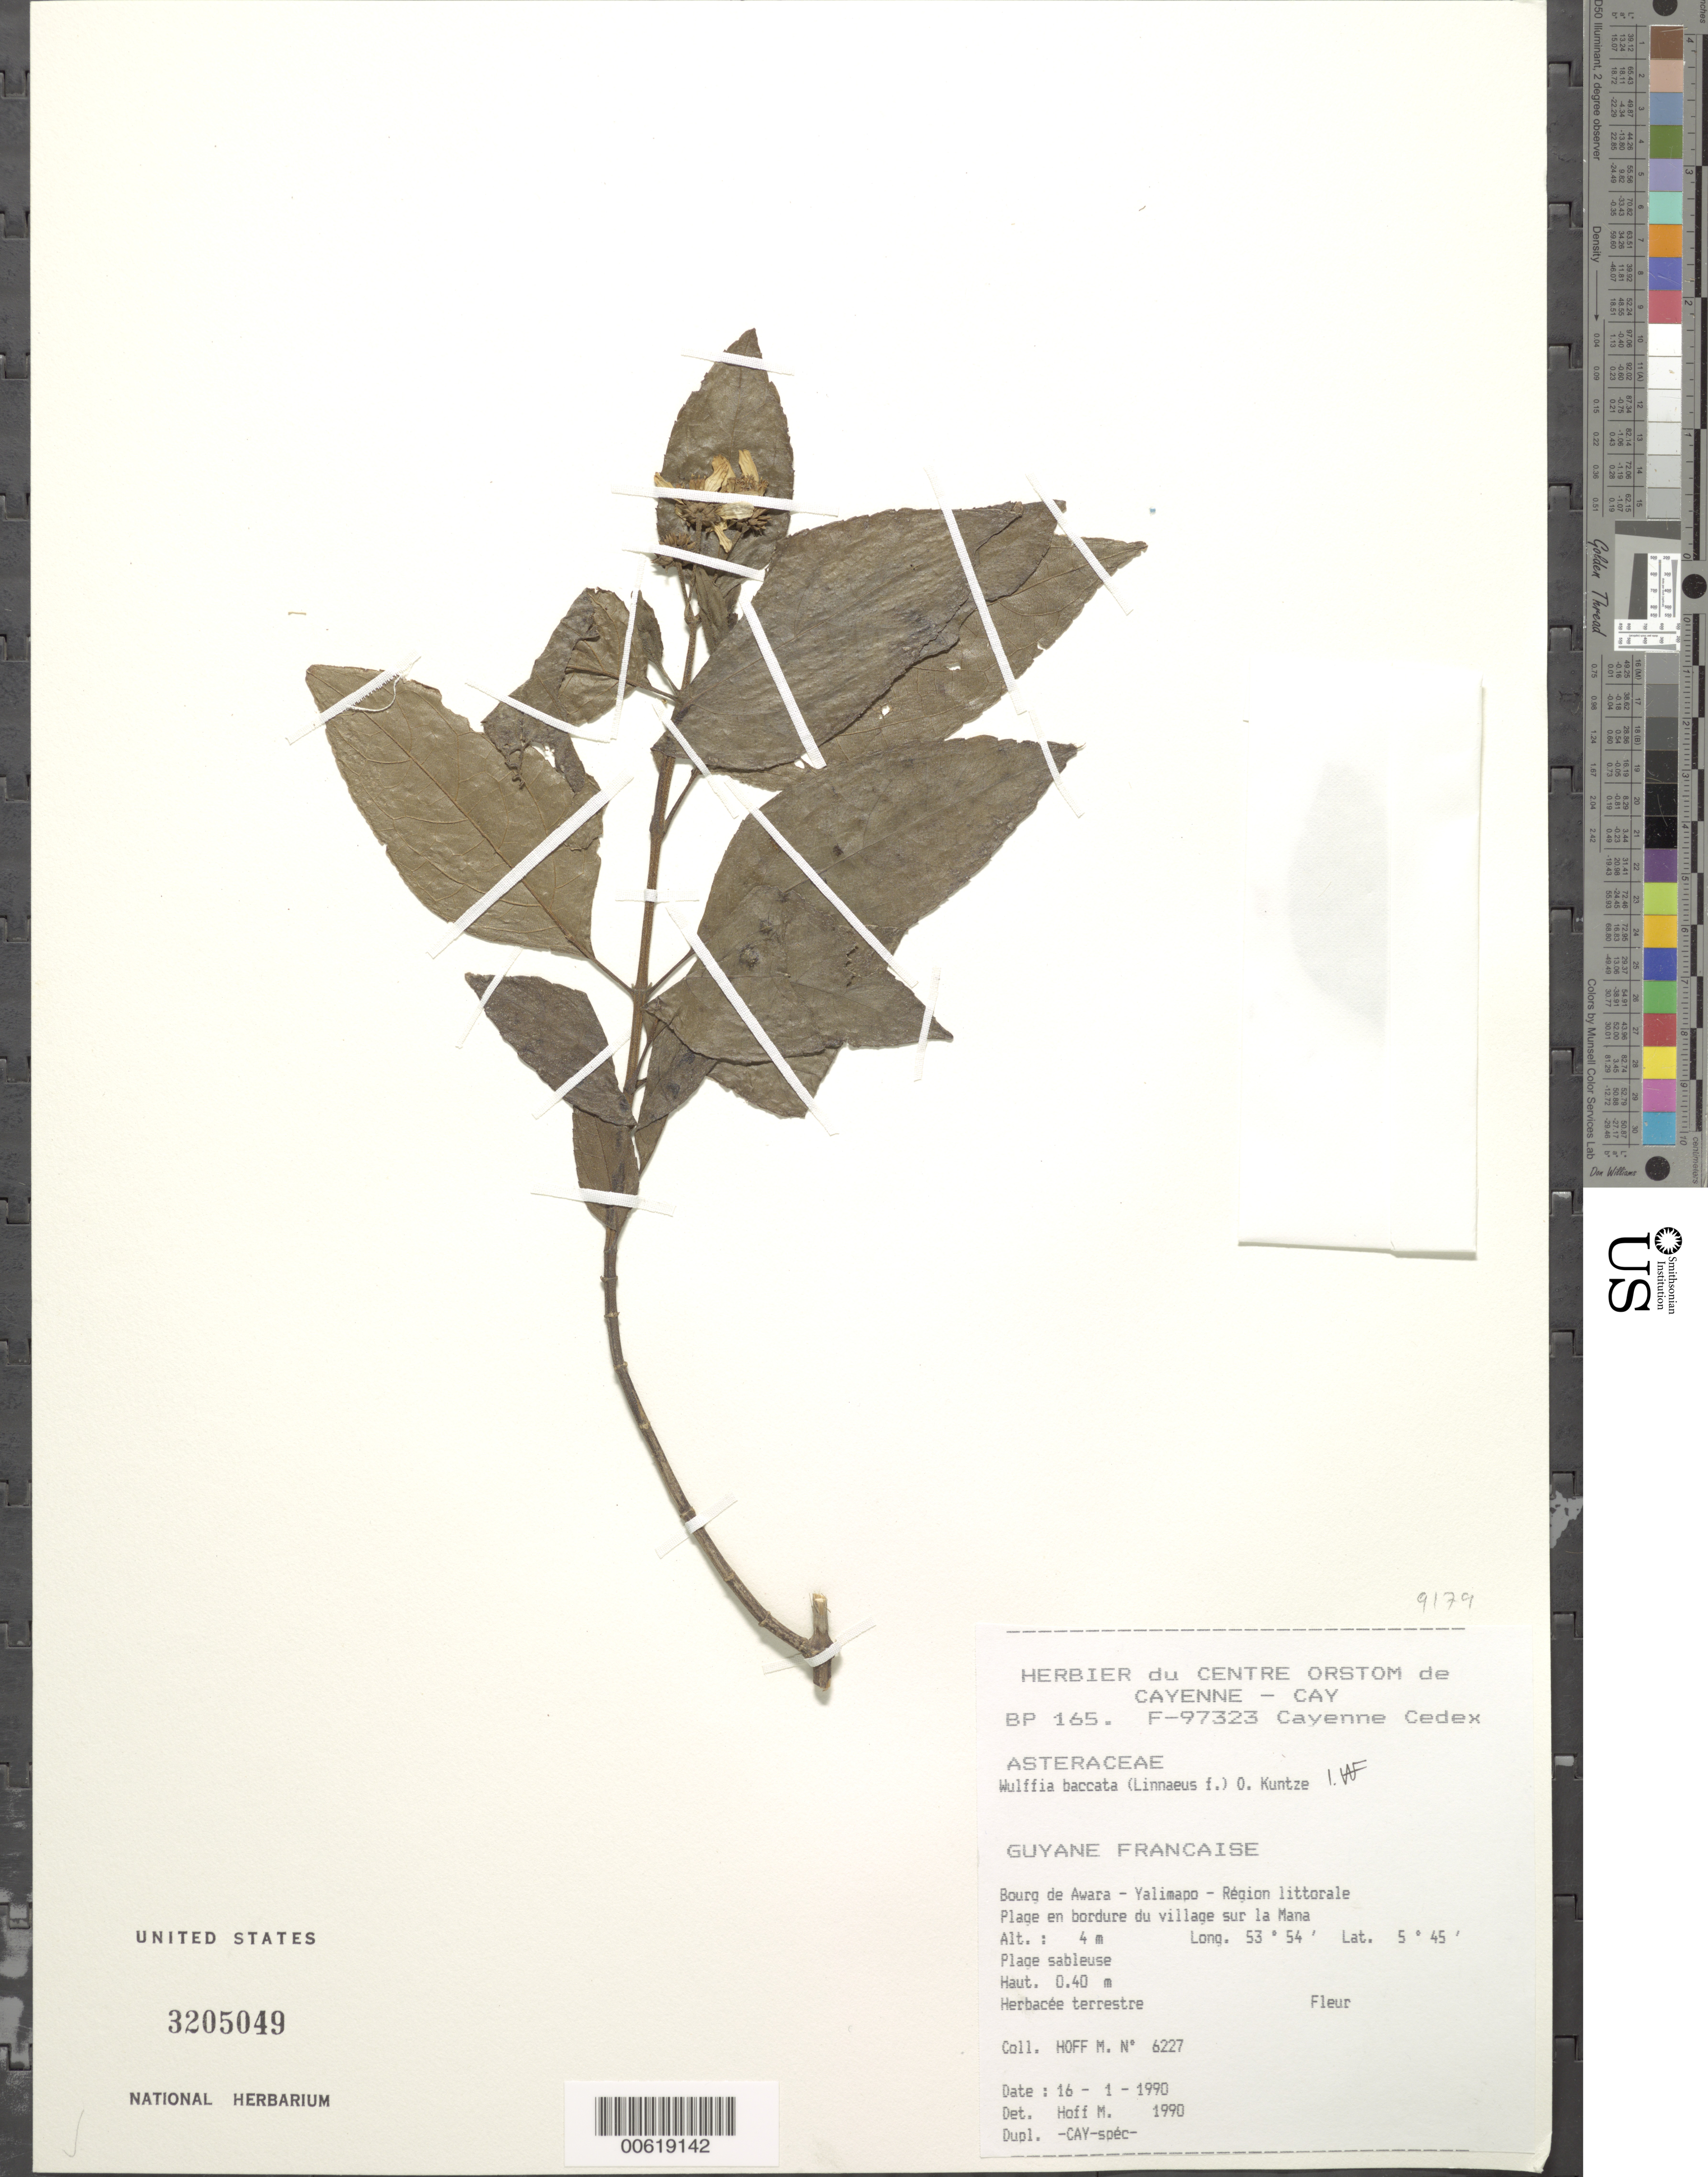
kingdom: Plantae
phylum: Tracheophyta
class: Magnoliopsida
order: Asterales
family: Asteraceae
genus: Wulffia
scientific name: Wulffia baccata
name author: (L. f.) Kuntze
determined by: Hoff, M.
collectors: M. Hoff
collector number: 6227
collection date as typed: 16-Jan-90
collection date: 1990-01-16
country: French Guiana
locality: Bourg de Awara, Yalimapo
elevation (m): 4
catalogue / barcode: US 3205049